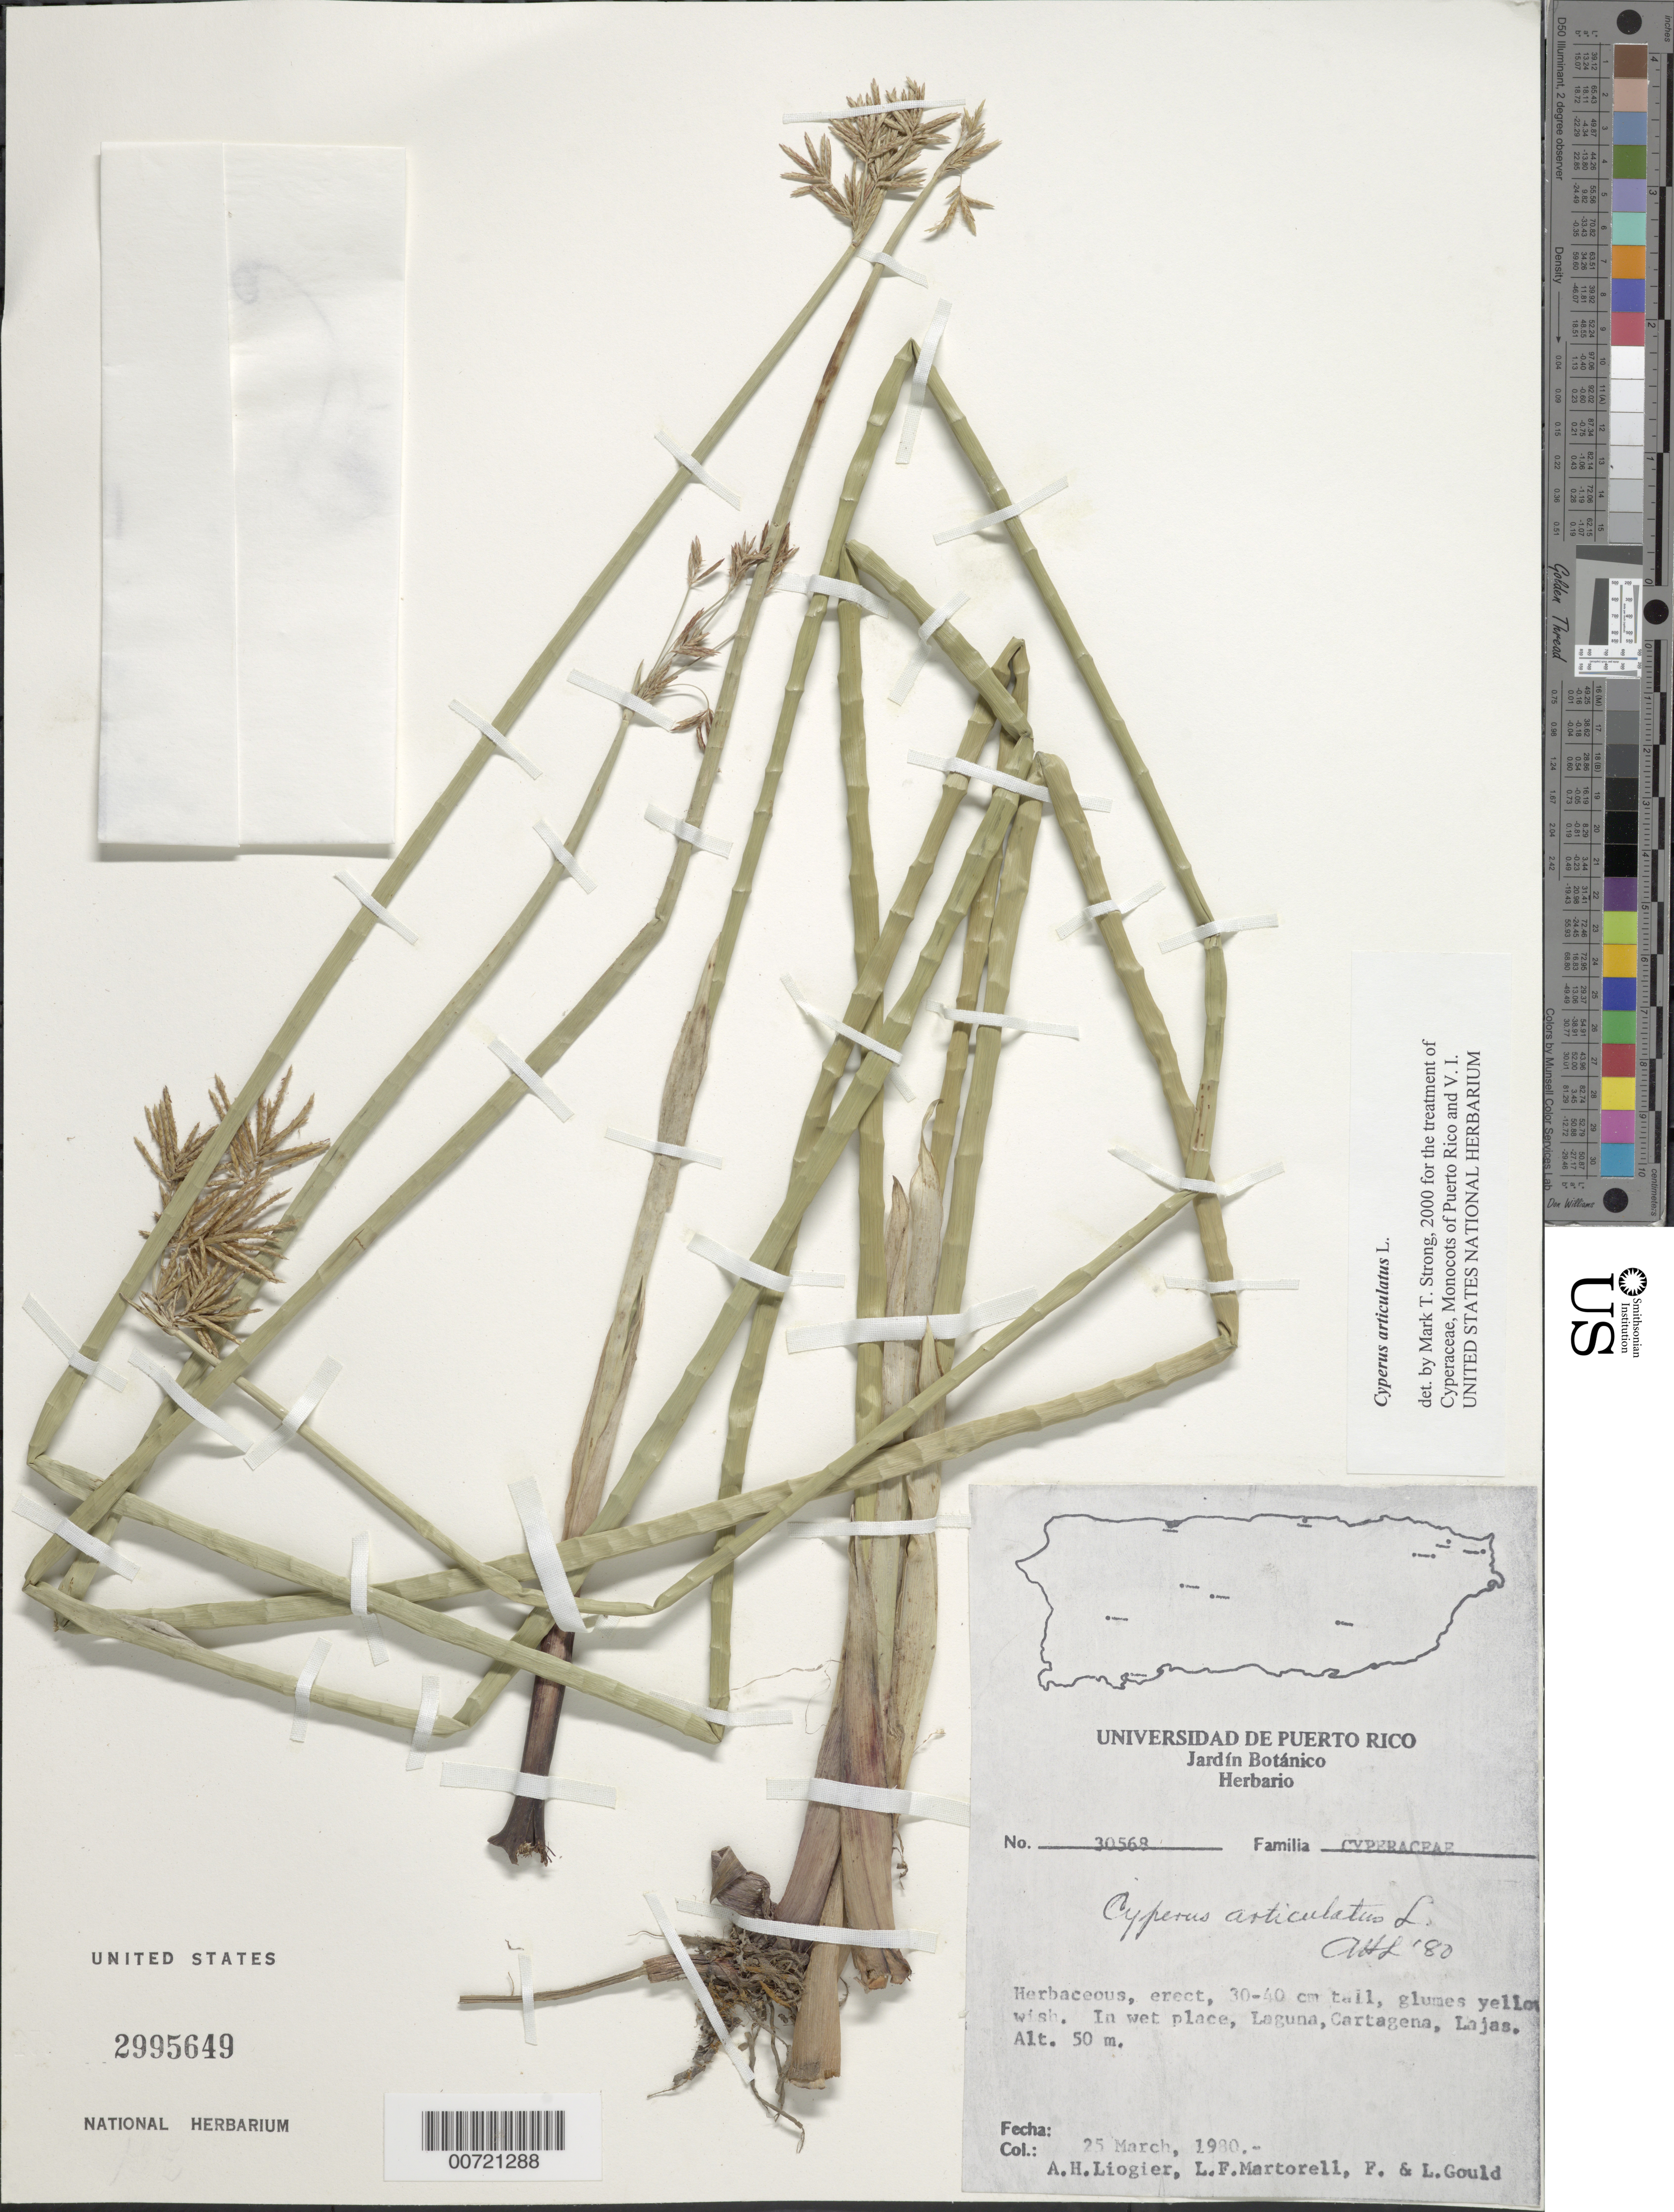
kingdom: Plantae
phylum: Tracheophyta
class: Liliopsida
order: Poales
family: Cyperaceae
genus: Cyperus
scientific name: Cyperus articulatus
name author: L.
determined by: Strong, M. T., (US), Smithsonian Institution - National Museum of Natural History (UNITED STATES)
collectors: A. H. Liogier, L. Martorell, F. Gould & L. Gould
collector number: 30568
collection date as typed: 25 Mar 1980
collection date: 1980-03-25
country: Puerto Rico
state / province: Lajas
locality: Lajas: Laguna Cartagena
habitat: In wet place.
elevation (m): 50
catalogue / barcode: US 2995649